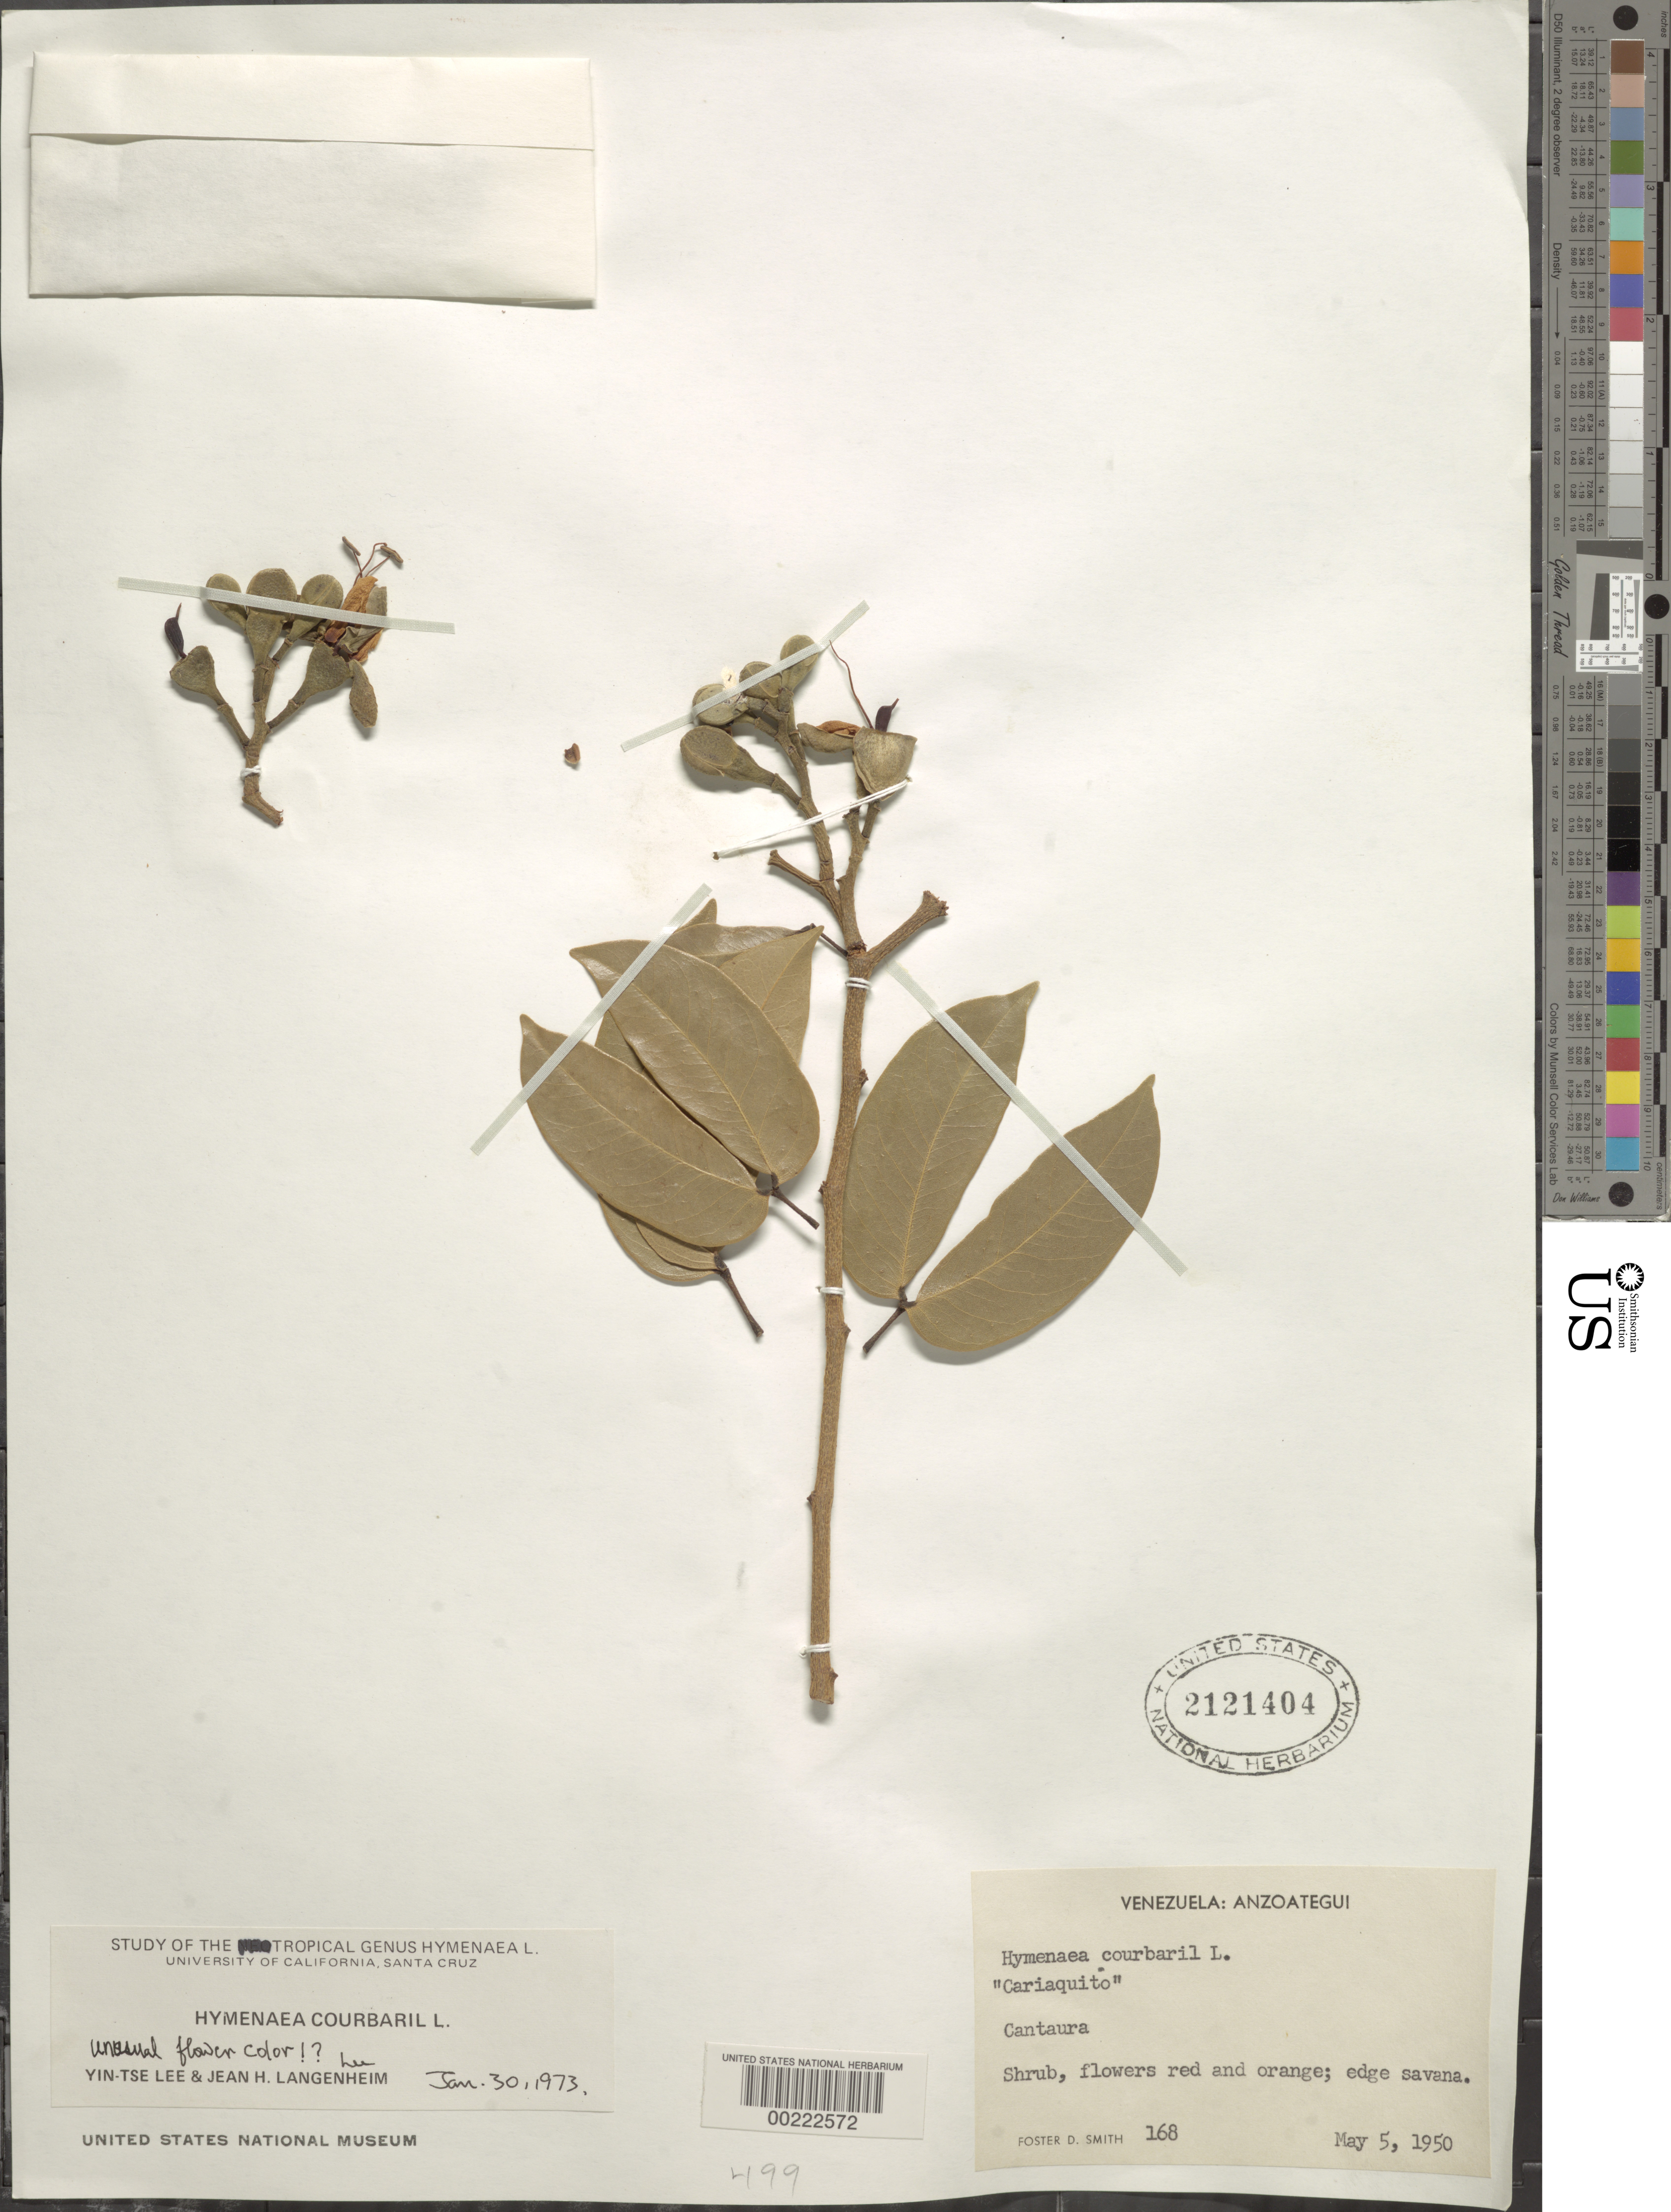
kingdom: Plantae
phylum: Tracheophyta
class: Magnoliopsida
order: Fabales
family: Fabaceae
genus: Hymenaea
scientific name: Hymenaea courbaril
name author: L.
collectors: F. Smith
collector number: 168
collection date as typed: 05 May 1950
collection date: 1950-05-05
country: Venezuela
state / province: Anzoategui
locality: Cantaura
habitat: Edge savana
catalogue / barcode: US 2121404